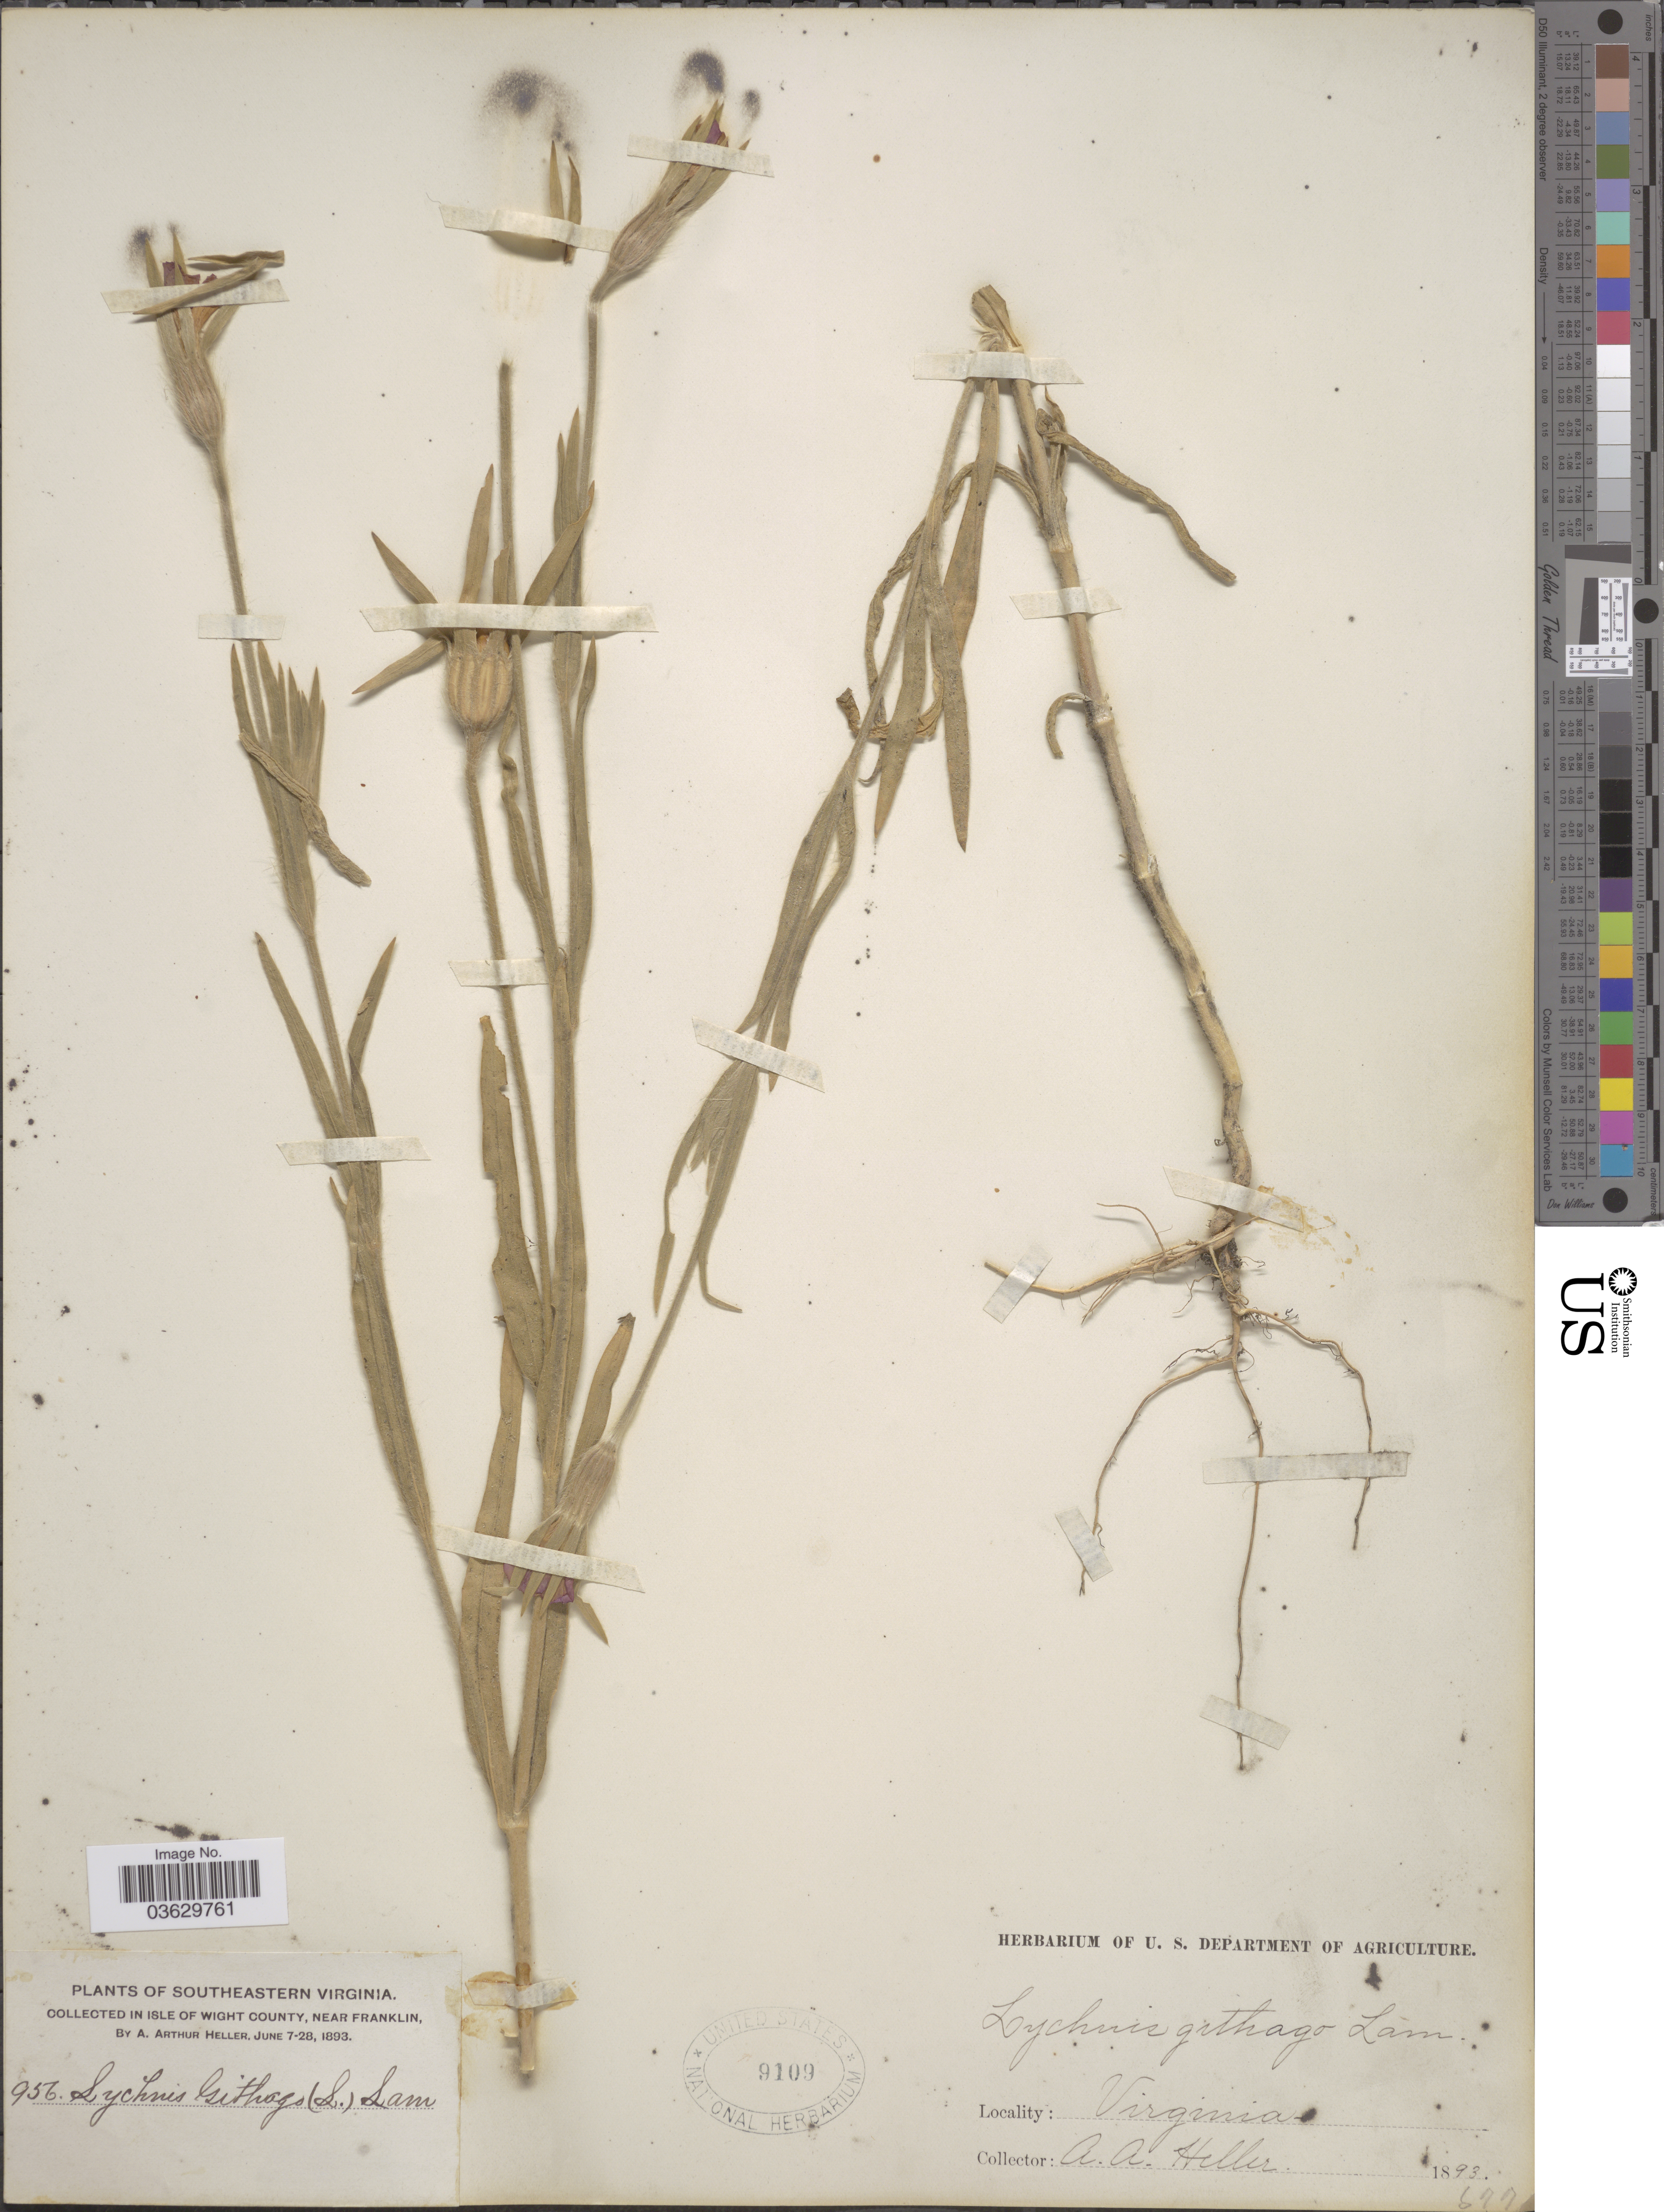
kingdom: Plantae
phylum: Tracheophyta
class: Magnoliopsida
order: Caryophyllales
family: Caryophyllaceae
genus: Agrostemma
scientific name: Agrostemma sp.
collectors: A. A. Heller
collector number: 956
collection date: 1893-06-07/1893-06-28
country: United States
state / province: Virginia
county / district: Isle of Wight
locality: Southeastern Virginia. Isle of Wight County, near Franklin.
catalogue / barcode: US 9109